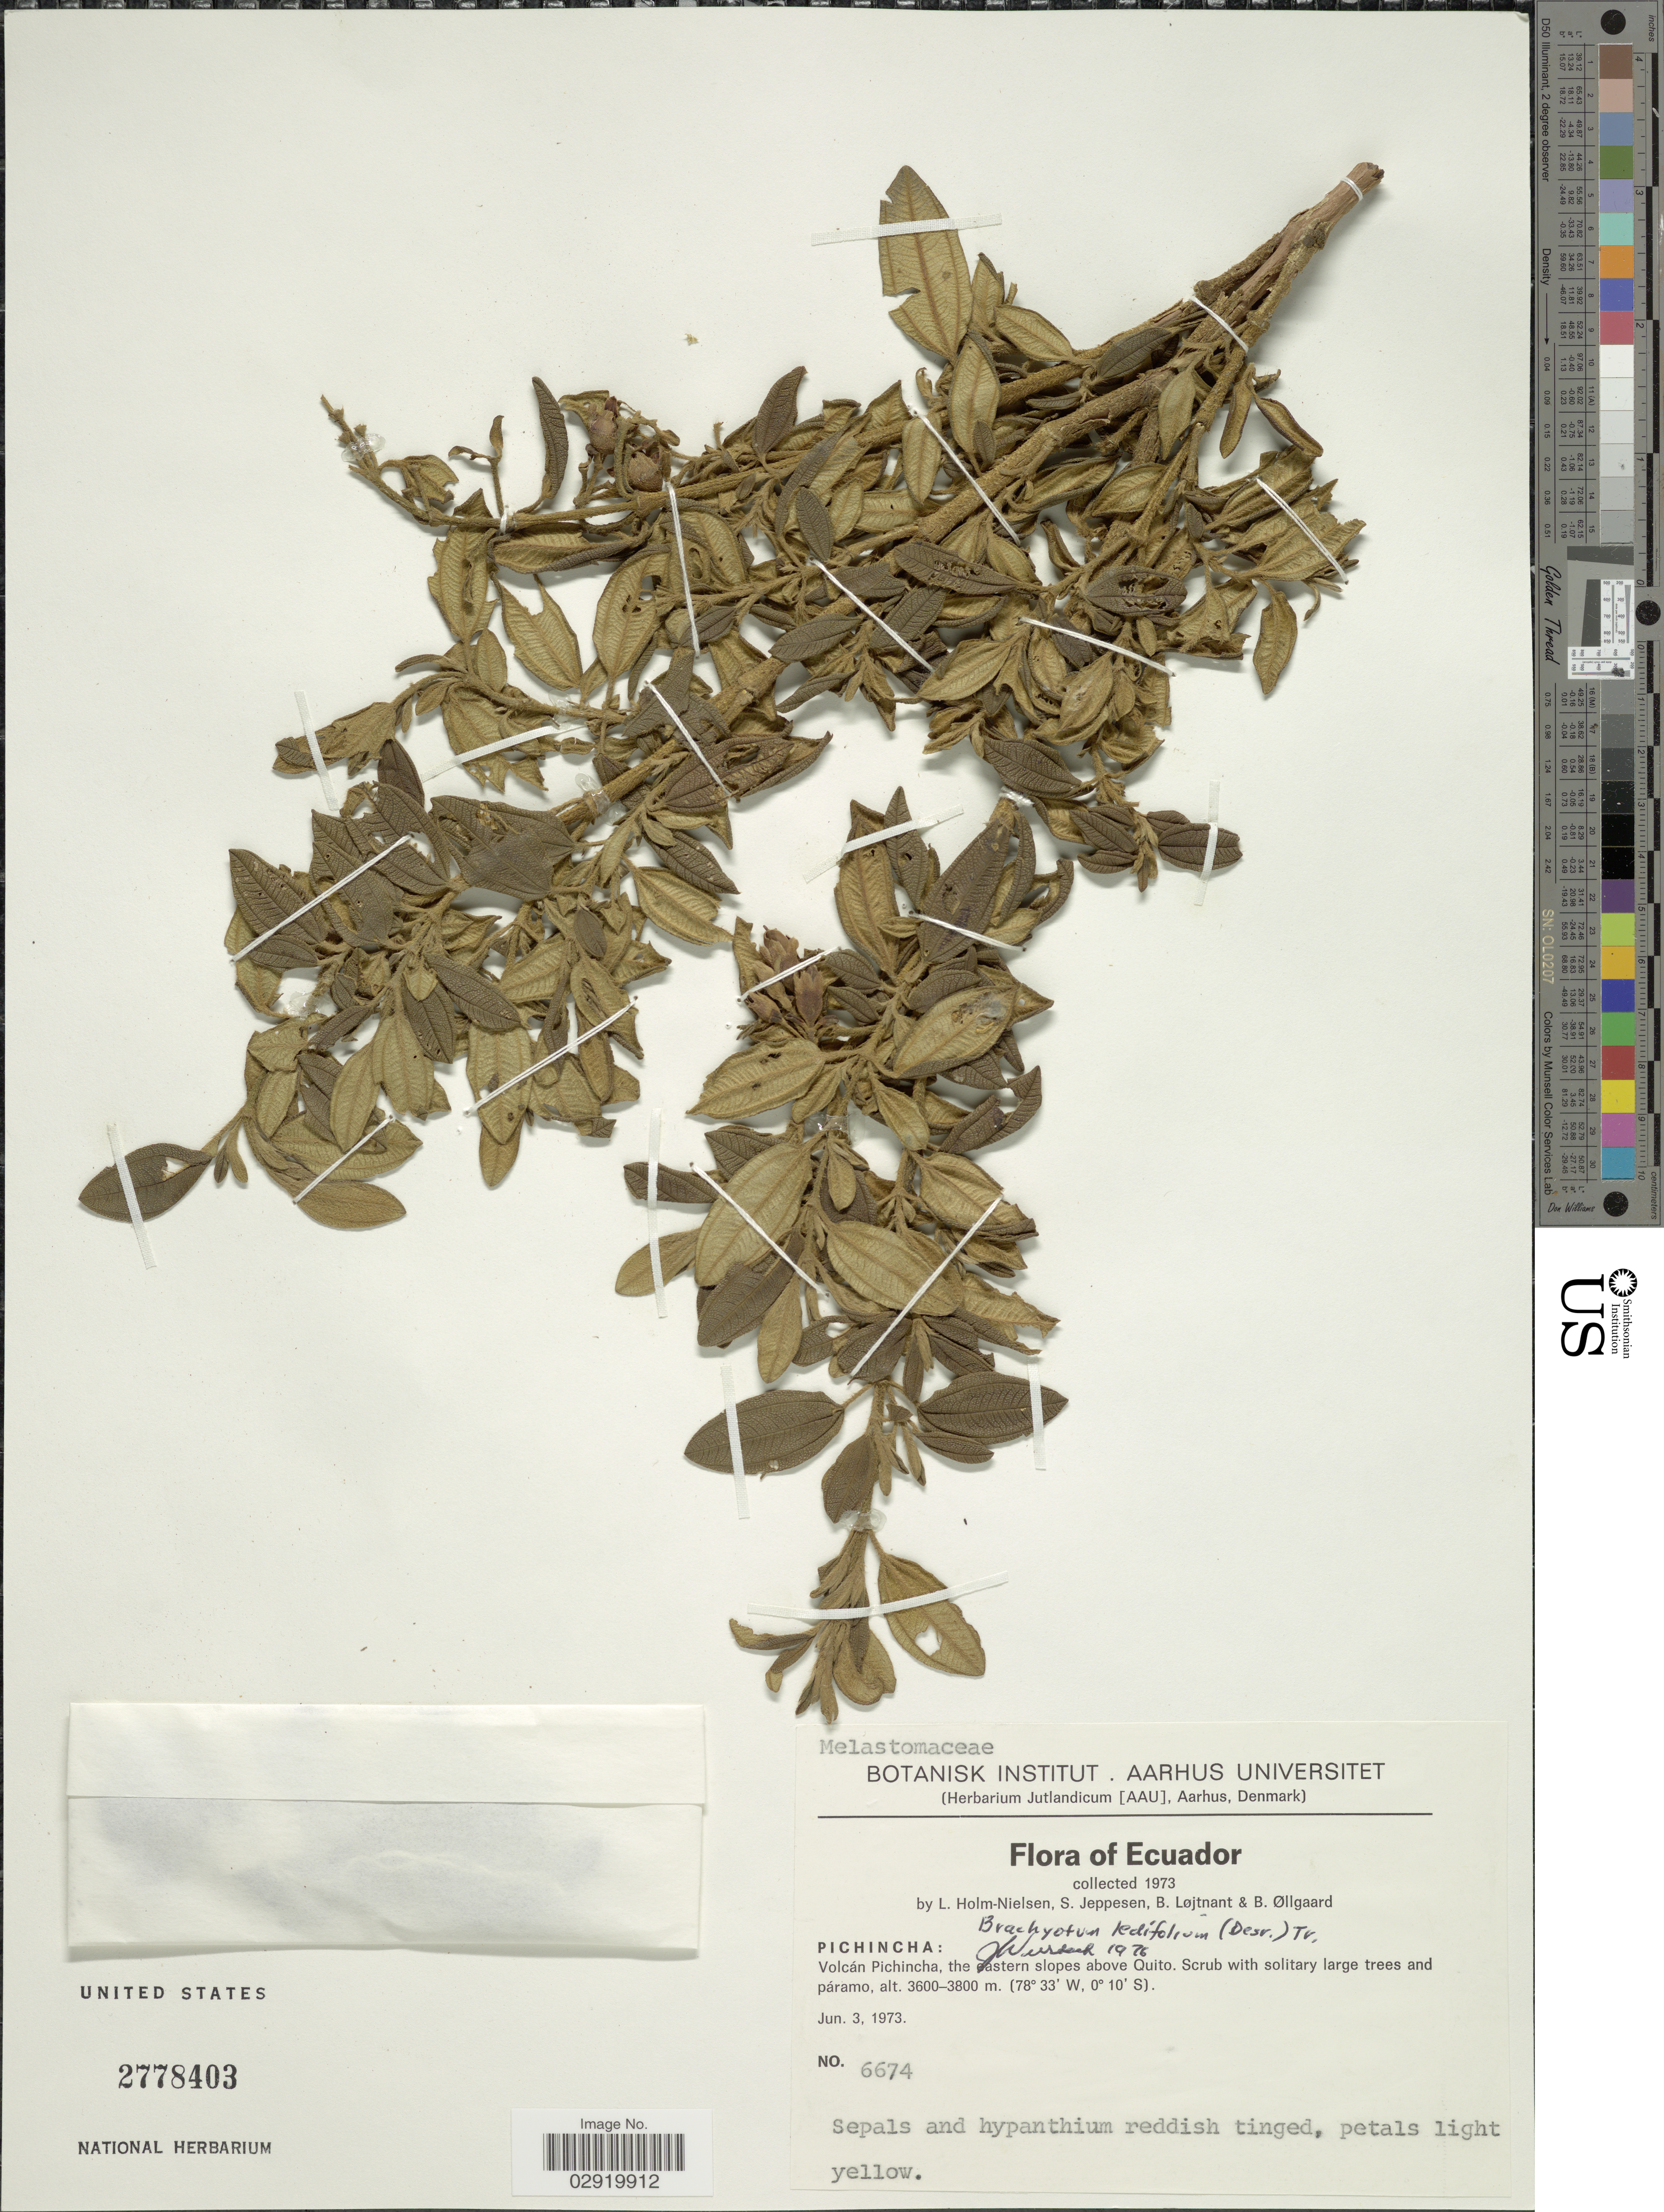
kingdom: Plantae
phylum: Tracheophyta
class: Magnoliopsida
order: Myrtales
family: Melastomataceae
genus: Brachyotum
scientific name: Brachyotum ledifolium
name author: (Desr.) Triana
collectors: L. Holm-Nielsen, S. Jeppesen, B. Löjtnant & B. Øllgaard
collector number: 6674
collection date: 1973-06-03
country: Ecuador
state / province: Pichincha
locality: Volcán Pichincha, the eastern slopes above Quito.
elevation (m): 3600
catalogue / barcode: US 2778403